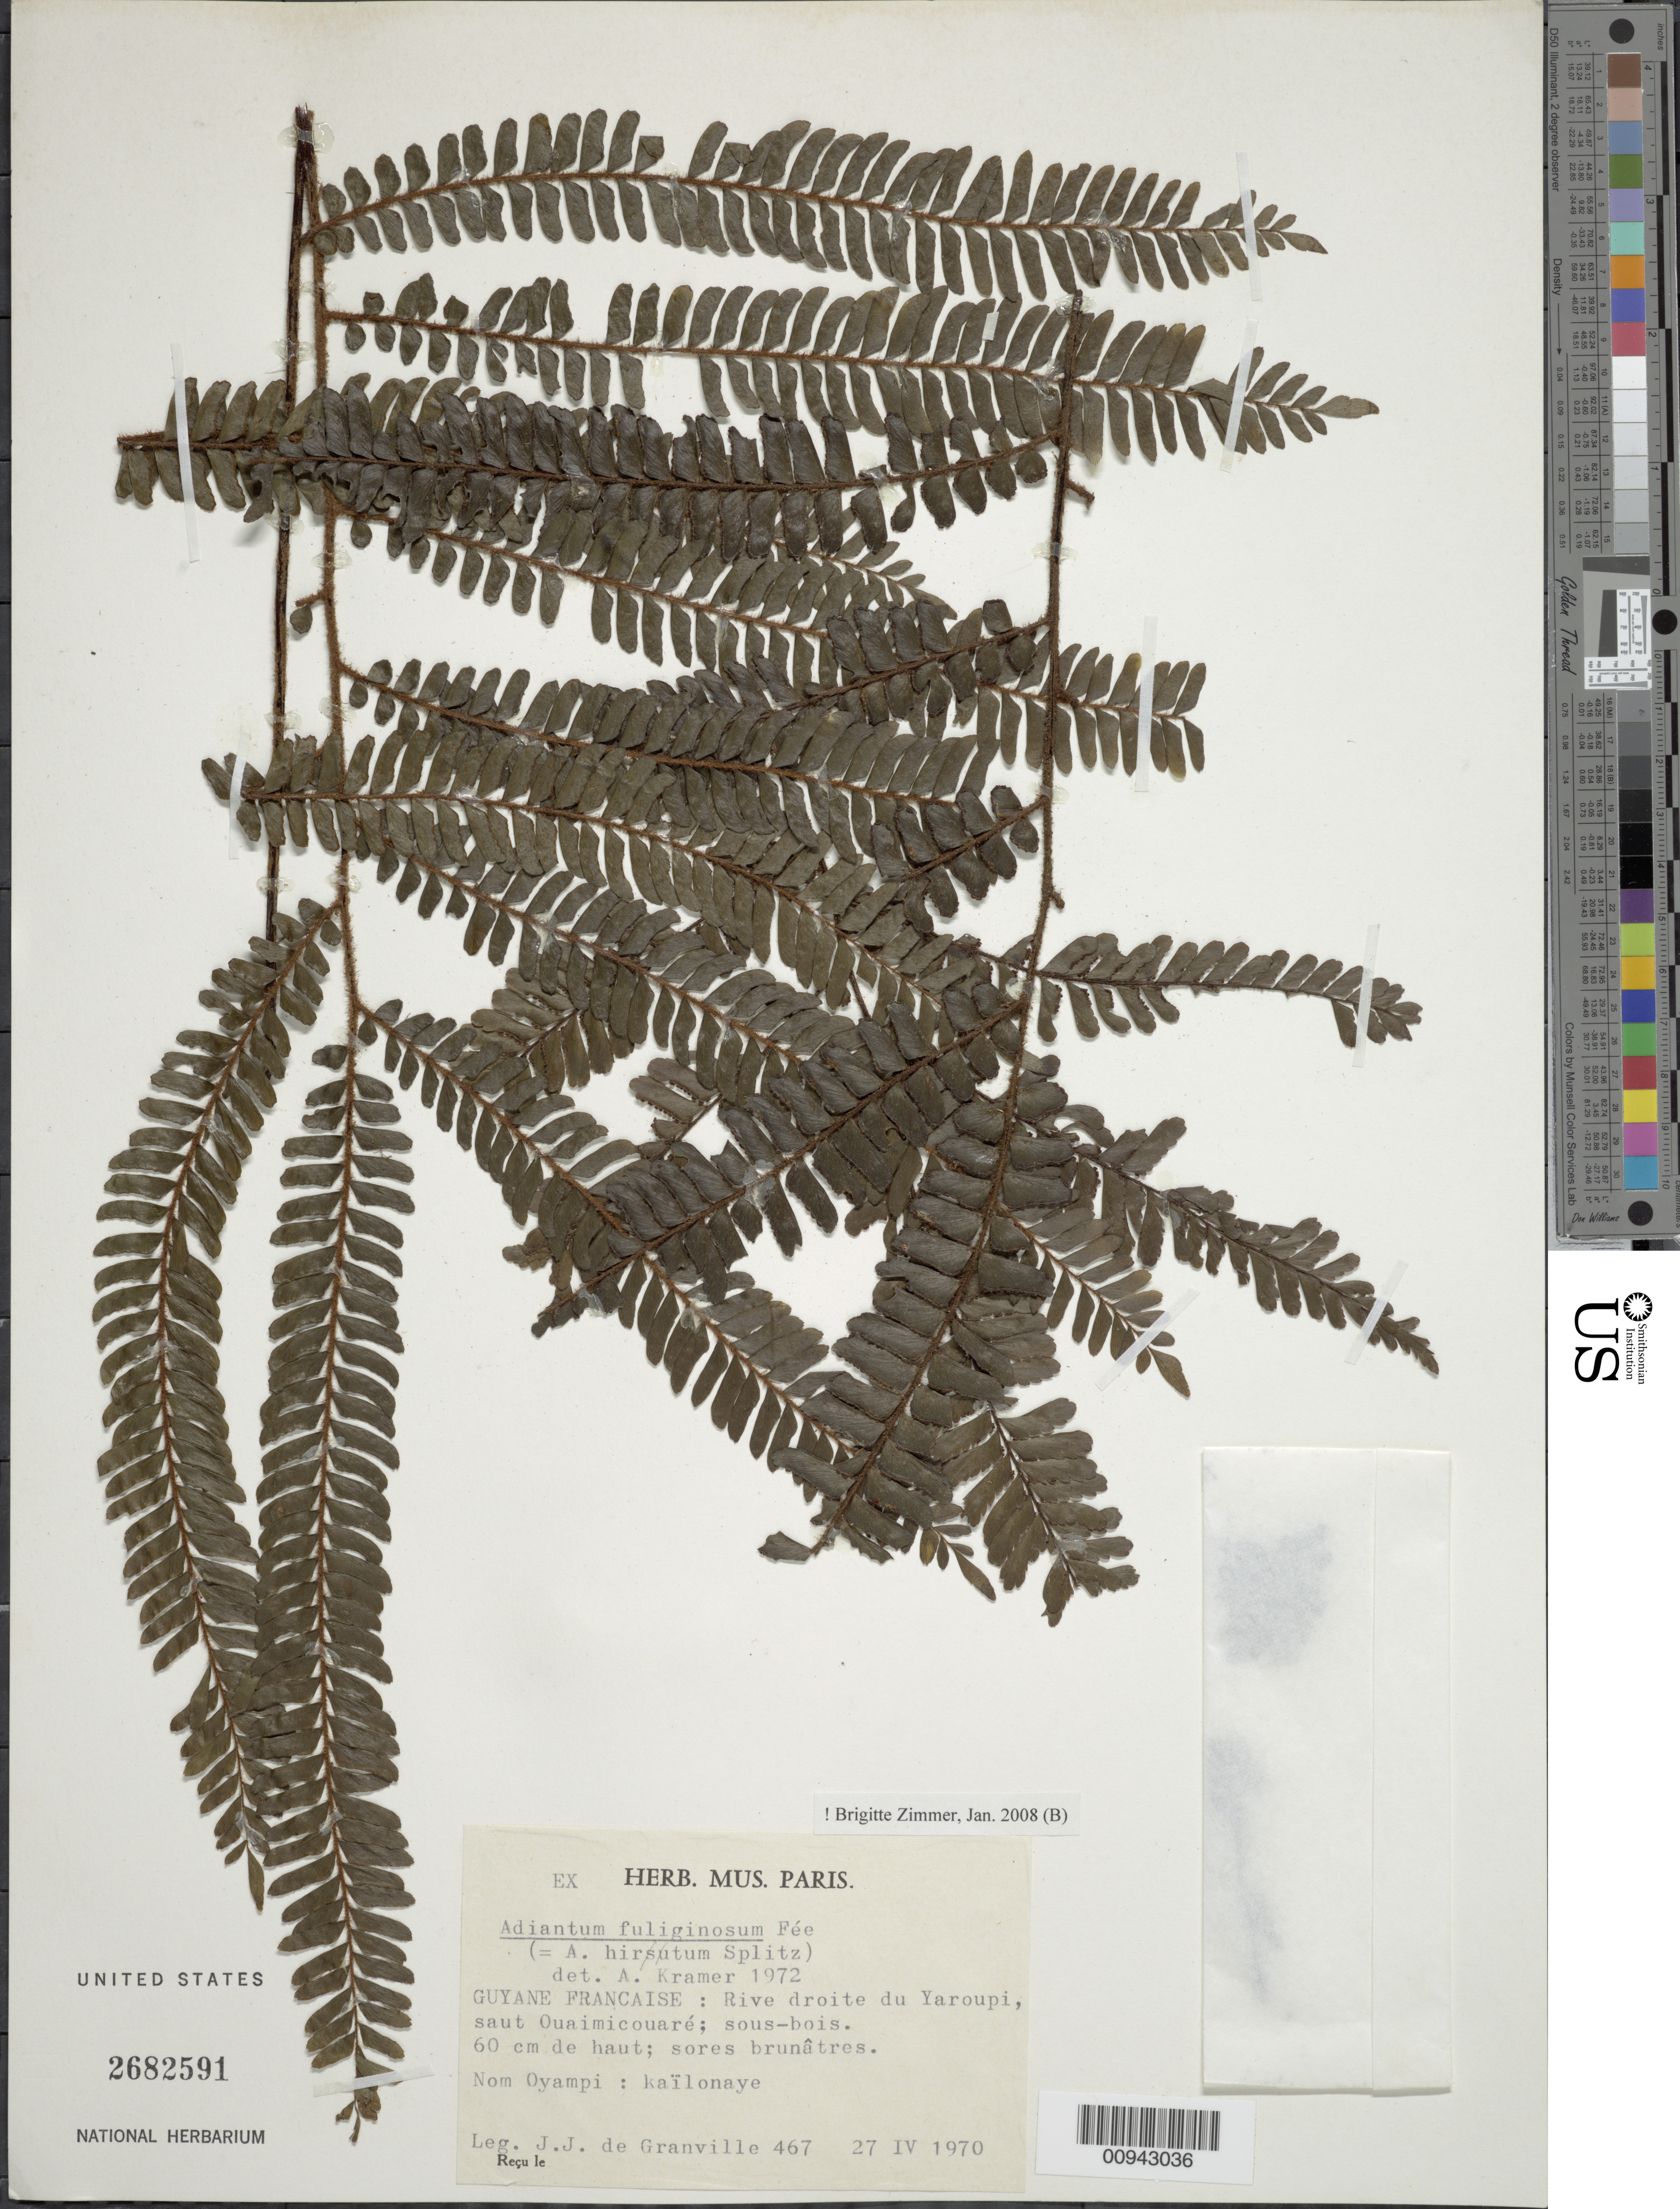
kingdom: Plantae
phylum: Tracheophyta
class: Polypodiopsida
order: Polypodiales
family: Pteridaceae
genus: Adiantum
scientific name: Adiantum fuliginosum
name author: Fée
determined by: Zimmer, B.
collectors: J.-J. de Granville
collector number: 467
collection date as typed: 27-Apr-70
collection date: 1970-04-27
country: French Guiana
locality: Yaroupi, rive droite; saut Ouaimicouaré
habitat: Sous-bois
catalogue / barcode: US 2682591